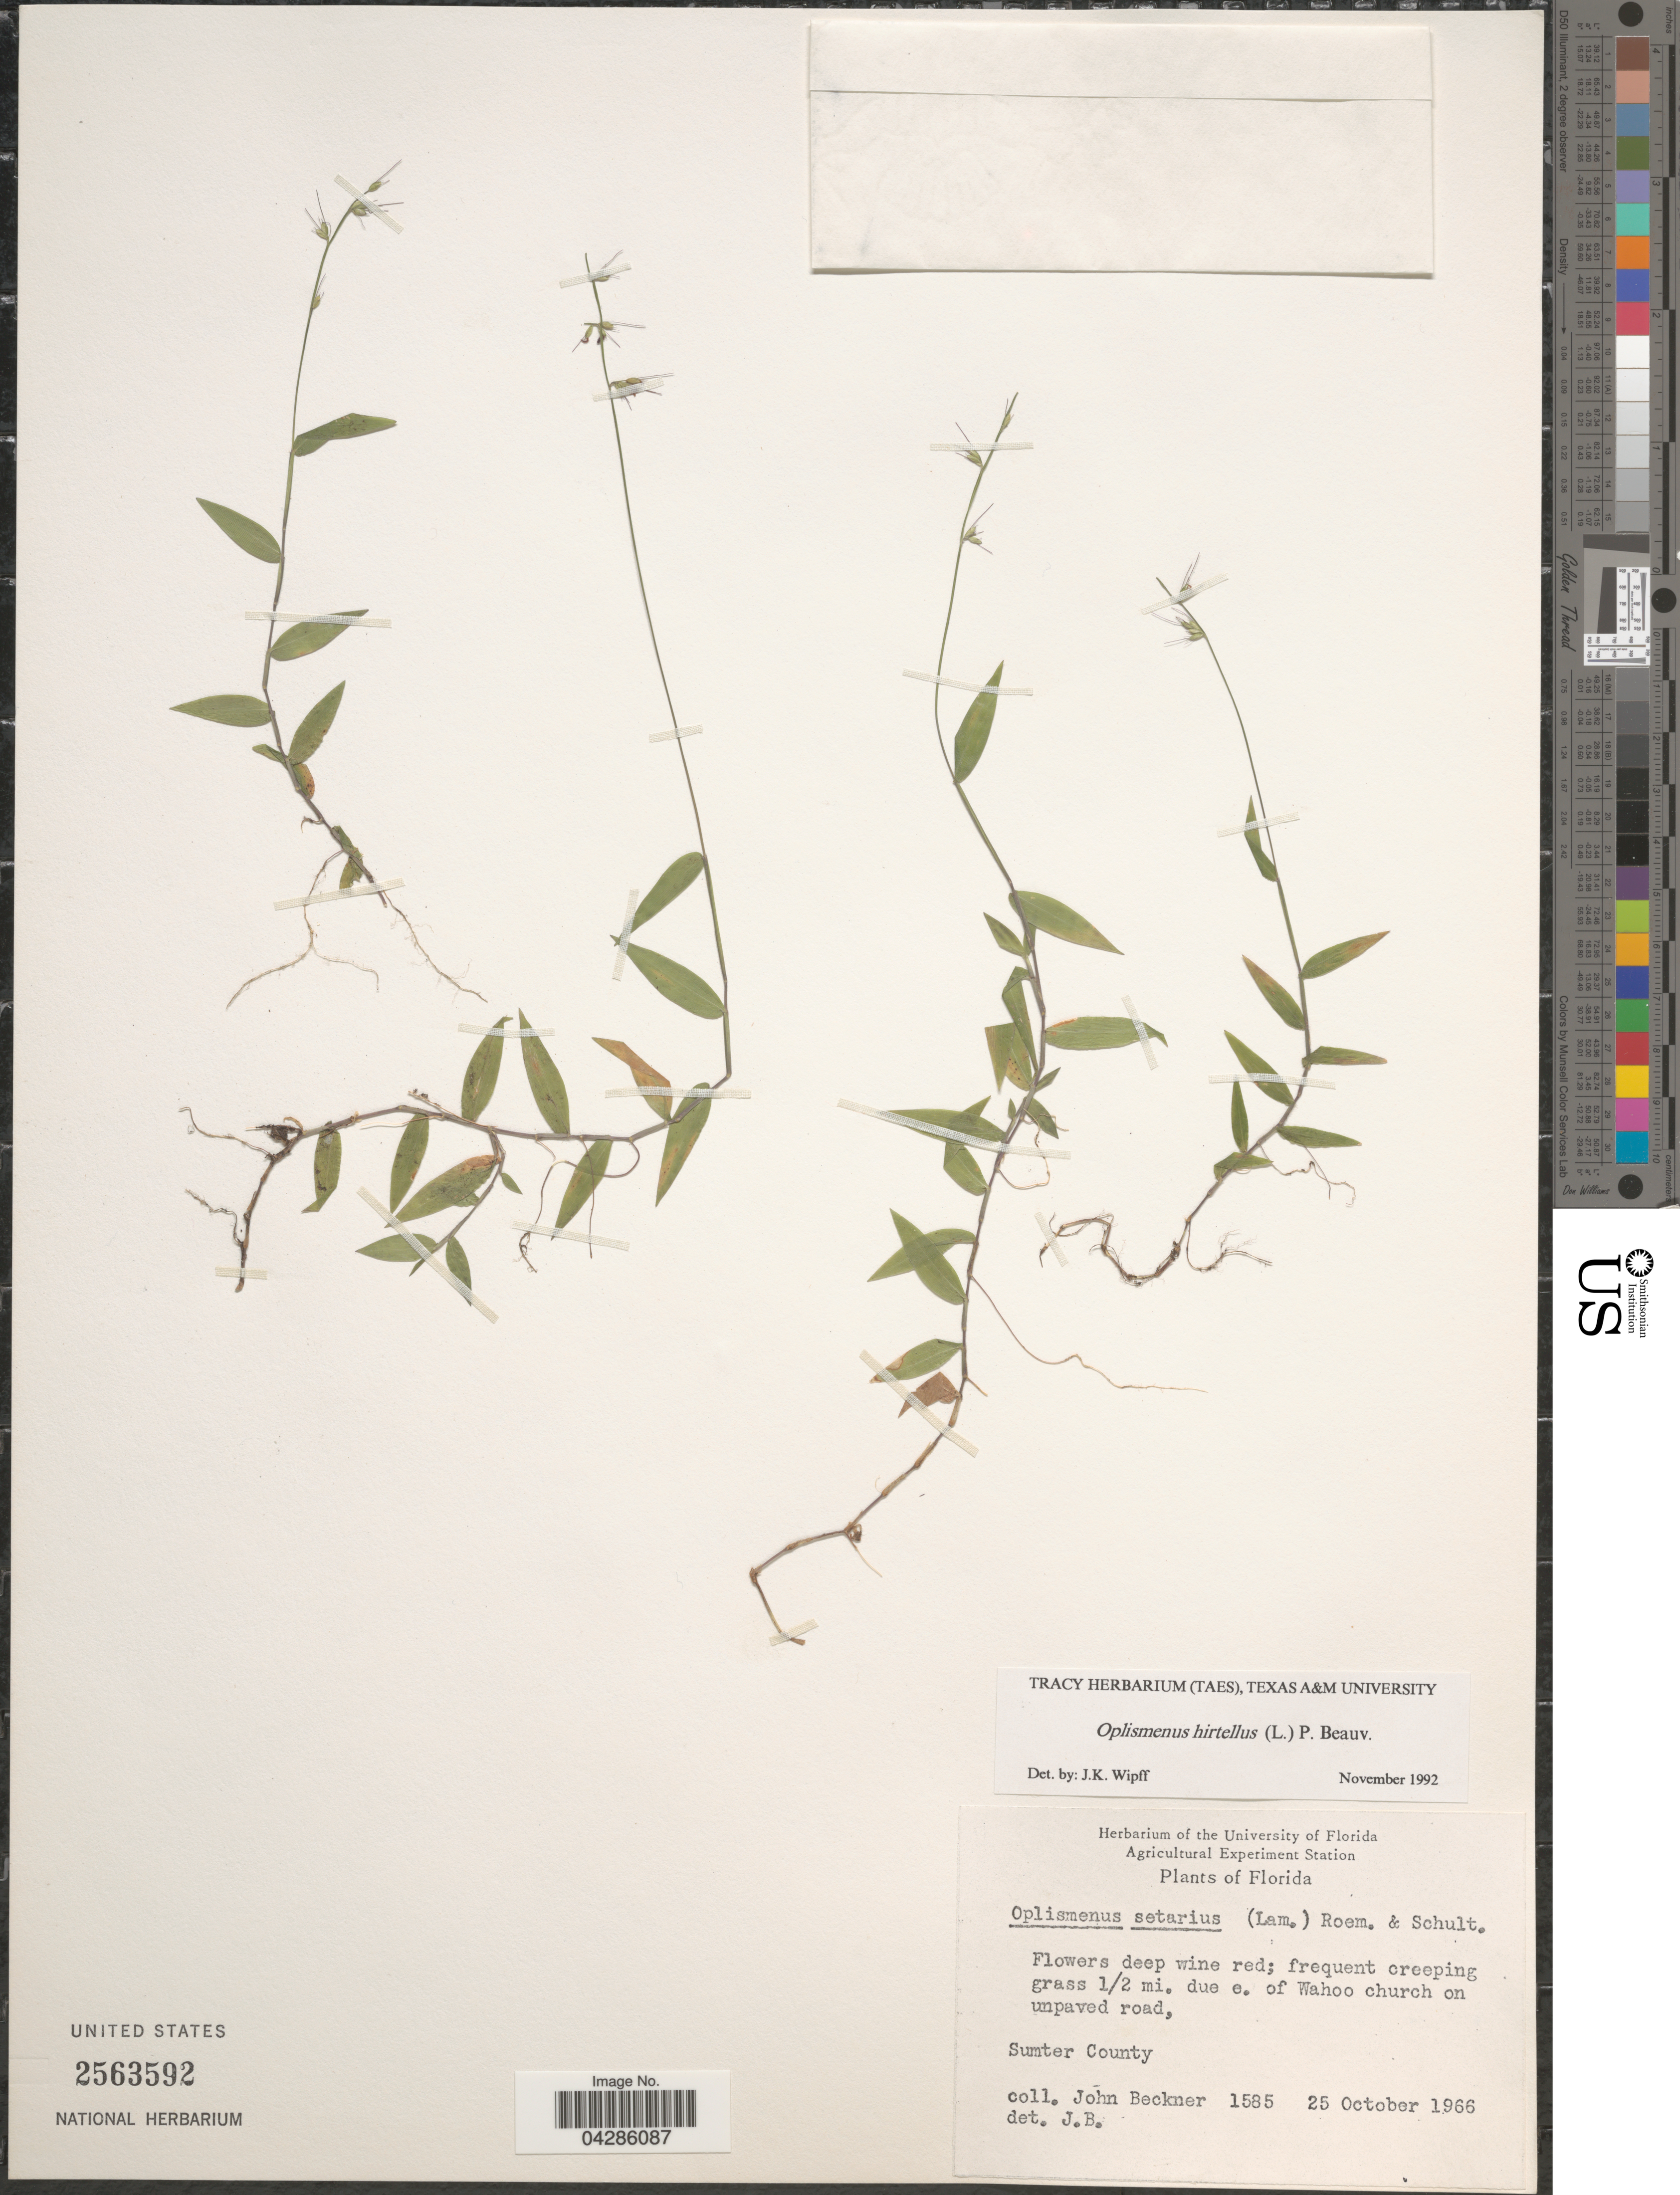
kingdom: Plantae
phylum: Tracheophyta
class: Liliopsida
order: Poales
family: Poaceae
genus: Oplismenus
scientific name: Oplismenus hirtellus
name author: (L.) P. Beauv.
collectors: J. Beckner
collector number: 1585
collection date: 1966-10-25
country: United States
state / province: Florida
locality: Frequent creeping grass 1/2 mi. due e. of Wahoo church on unpaved road, Sumter County.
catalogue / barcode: US 2563592